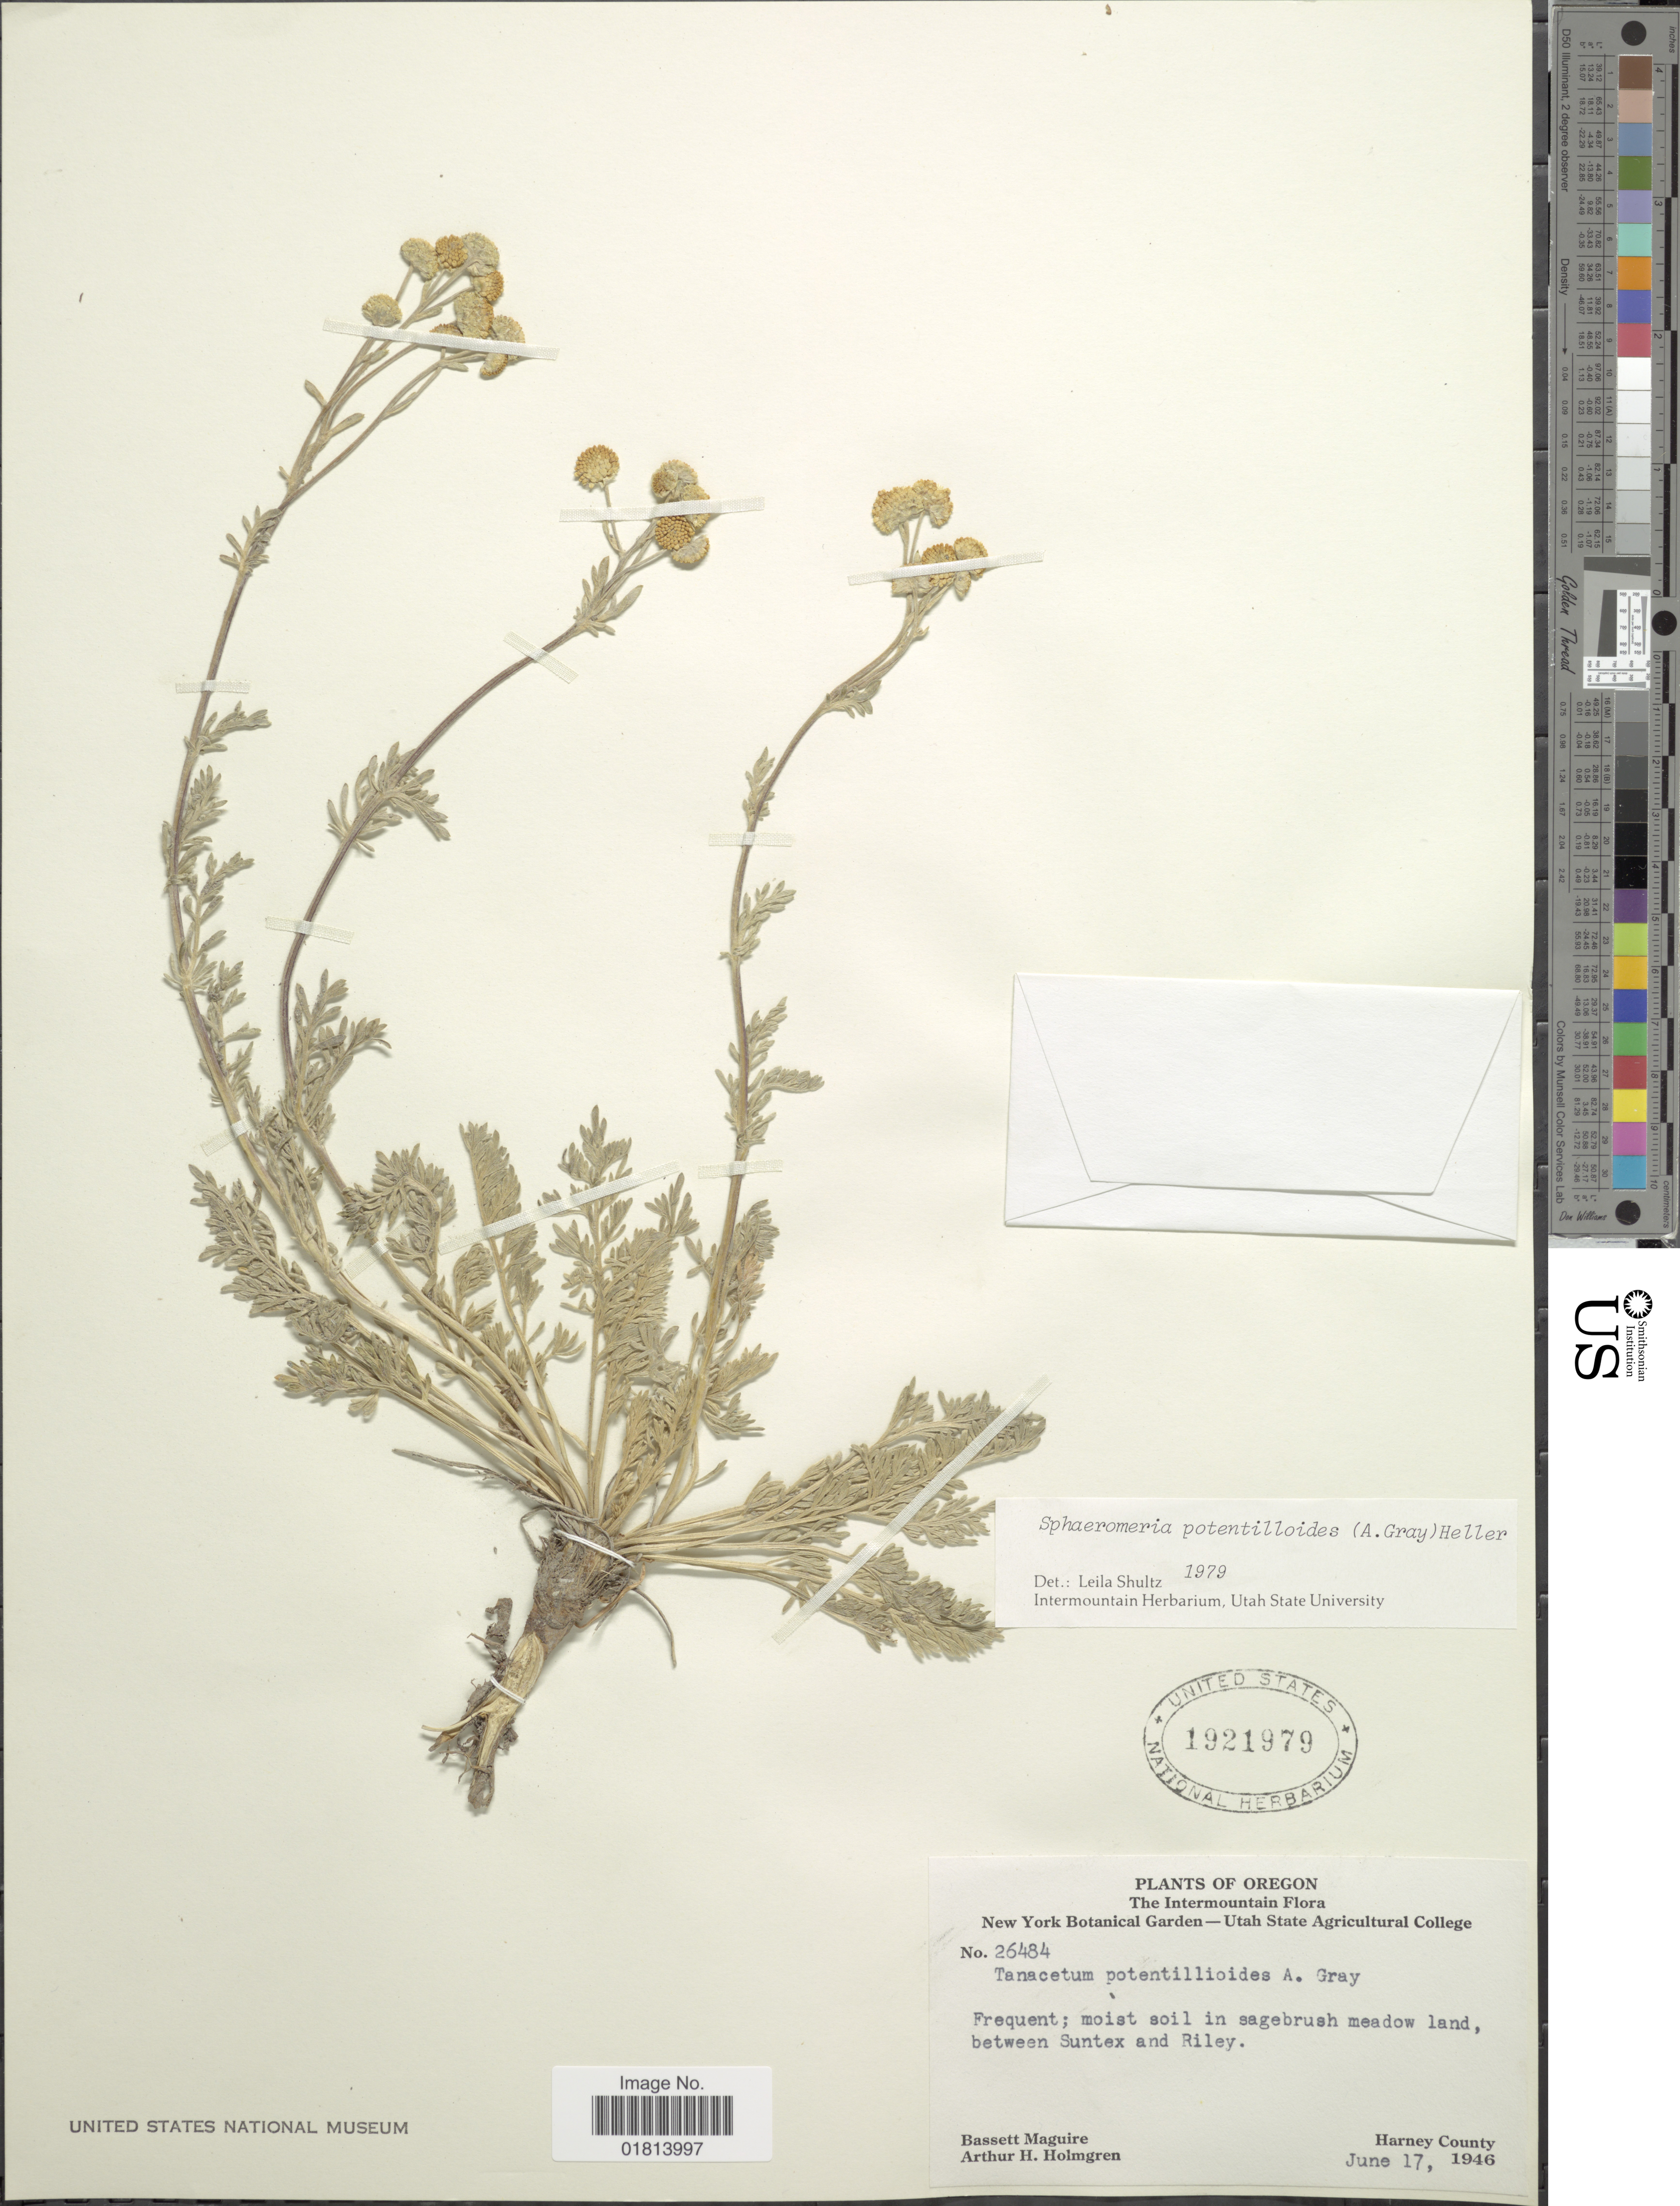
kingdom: Plantae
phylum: Tracheophyta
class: Magnoliopsida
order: Asterales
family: Asteraceae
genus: Sphaeromeria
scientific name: Sphaeromeria potentilloides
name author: (A. Gray) A. Heller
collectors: B. Maguire & A. H. Holmgren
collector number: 26484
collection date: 1946-06-17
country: United States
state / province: Oregon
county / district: Harney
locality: The Intermountain Flora. Frequent; moist soil in sagebrush meadow land, between Suntex and Riley. Harney County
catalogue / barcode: US 1921979